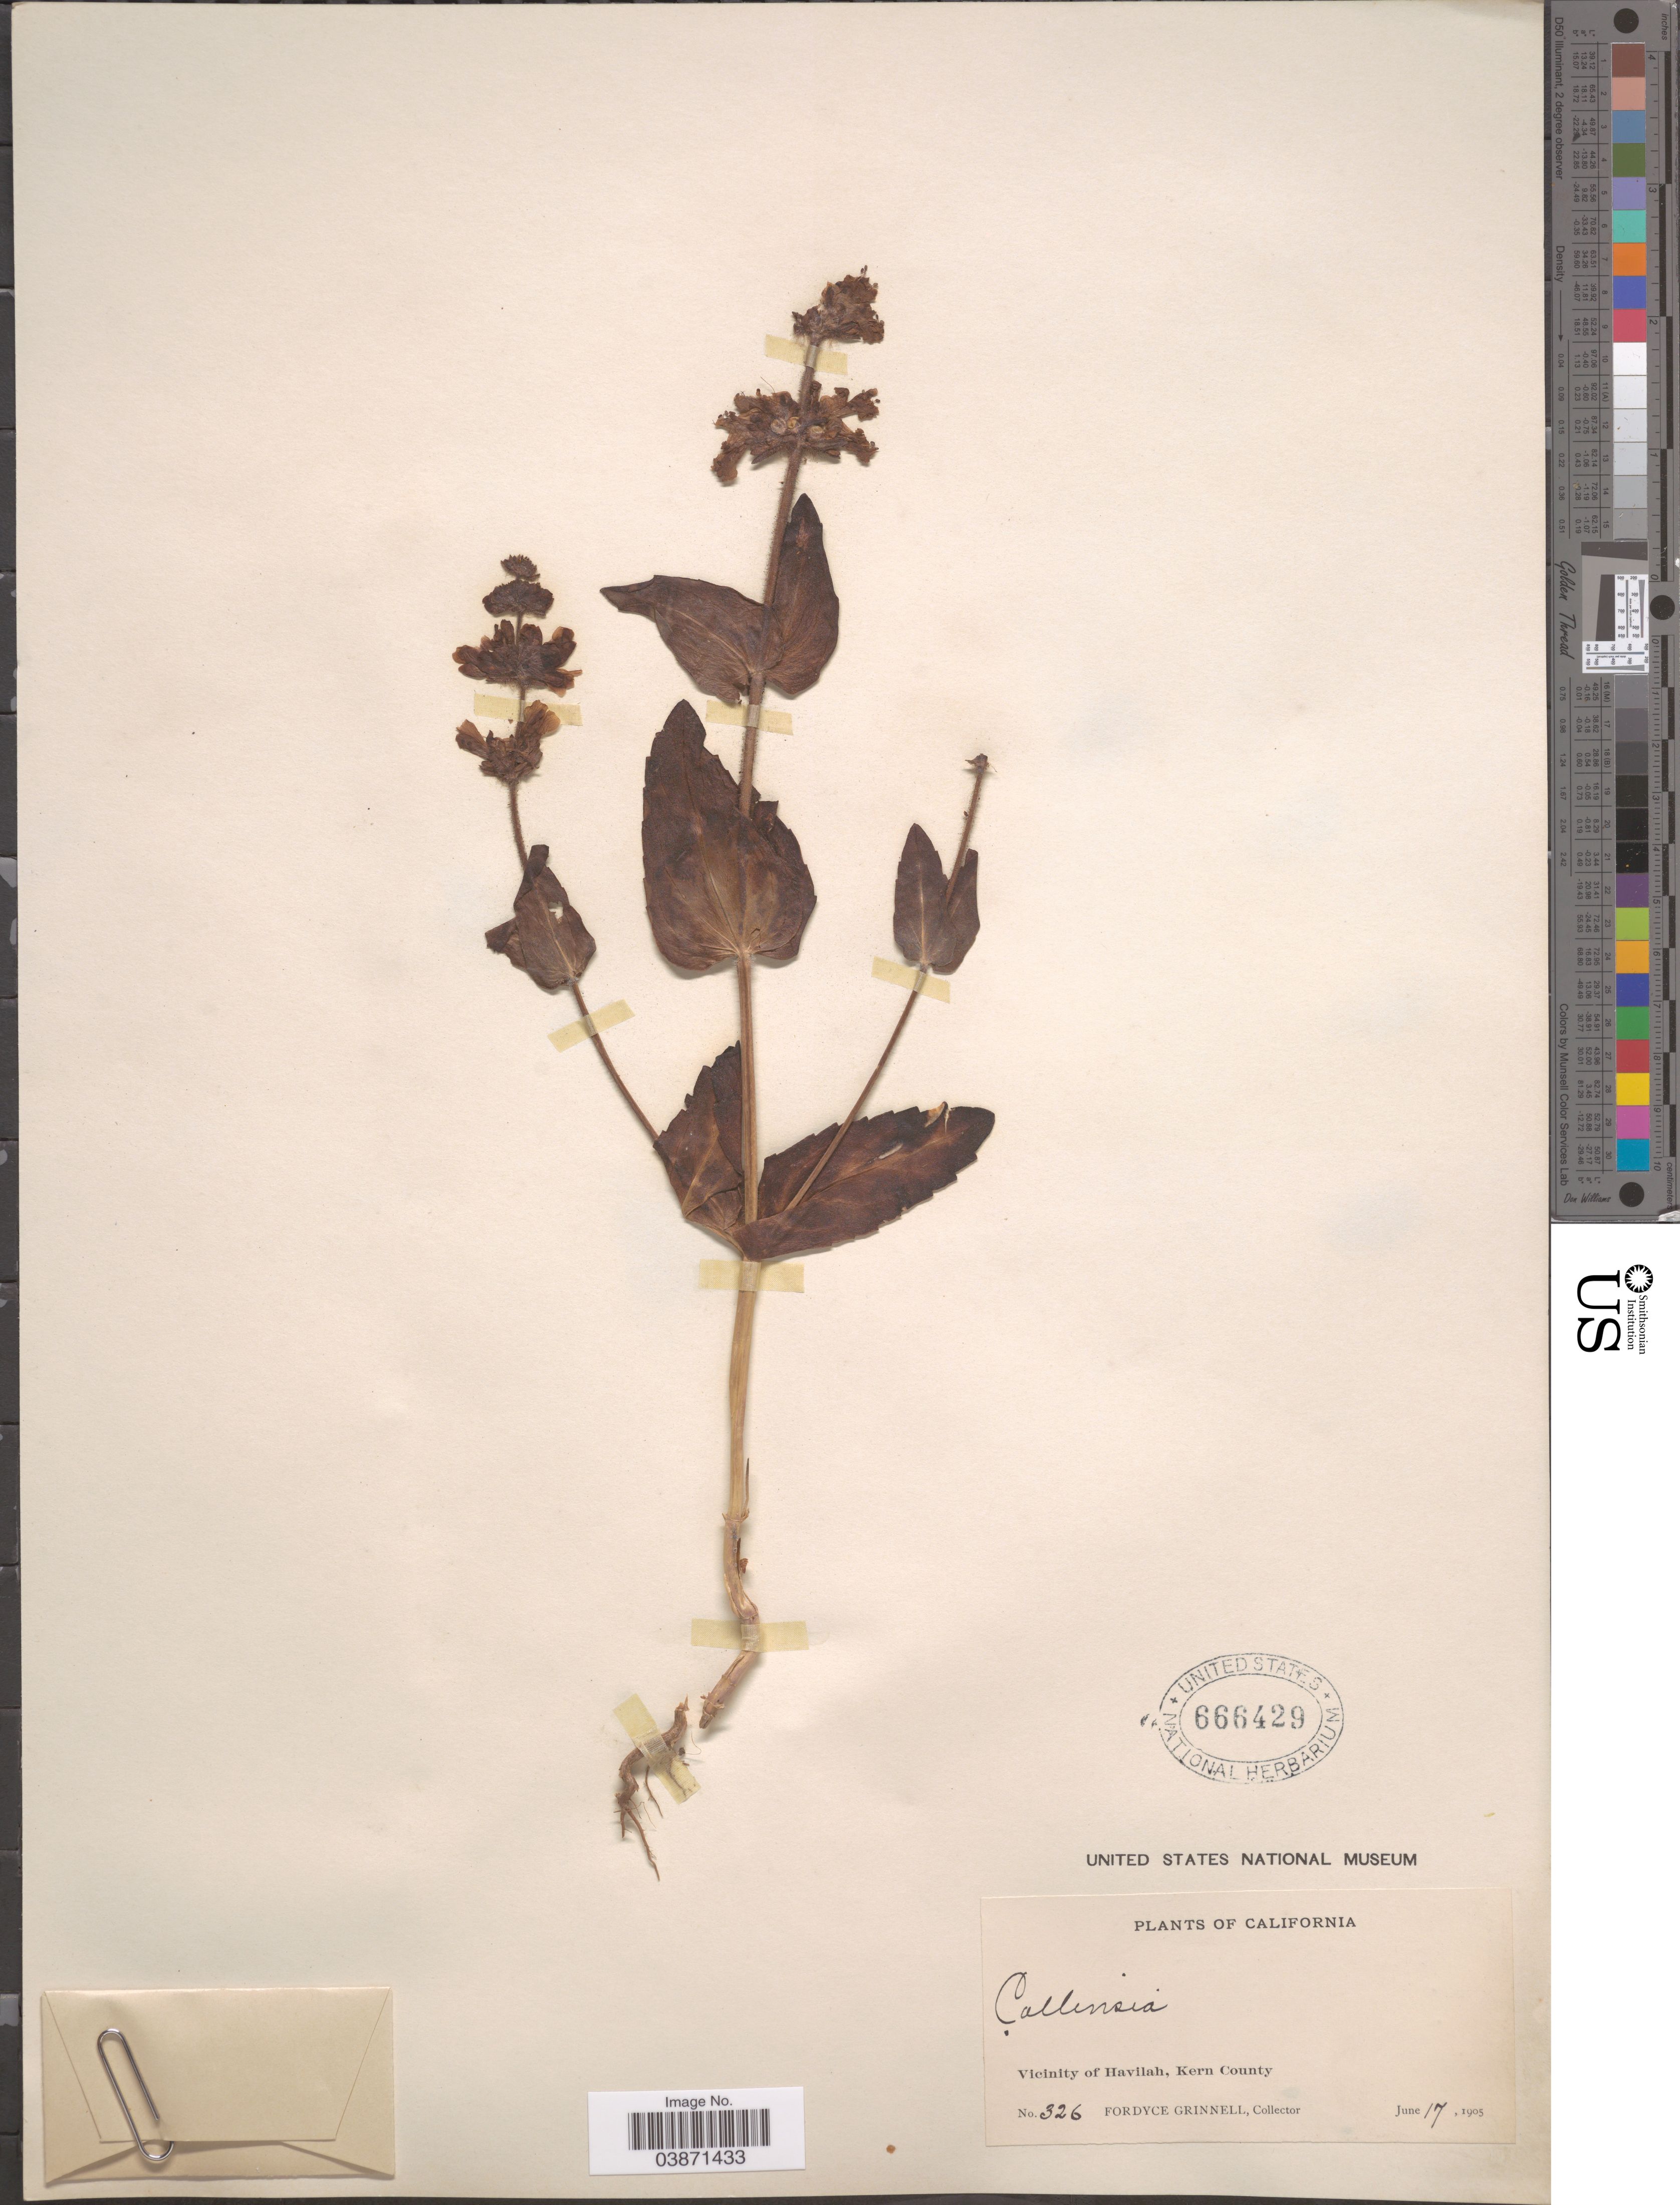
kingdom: Plantae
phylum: Tracheophyta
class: Magnoliopsida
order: Lamiales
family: Plantaginaceae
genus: Collinsia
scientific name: Collinsia tinctoria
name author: Hartw. ex Benth.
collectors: F. Grinnell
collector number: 326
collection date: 1905-06-17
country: United States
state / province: California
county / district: Kern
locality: Vicinity of Havilah, Kern County.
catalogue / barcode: US 666429